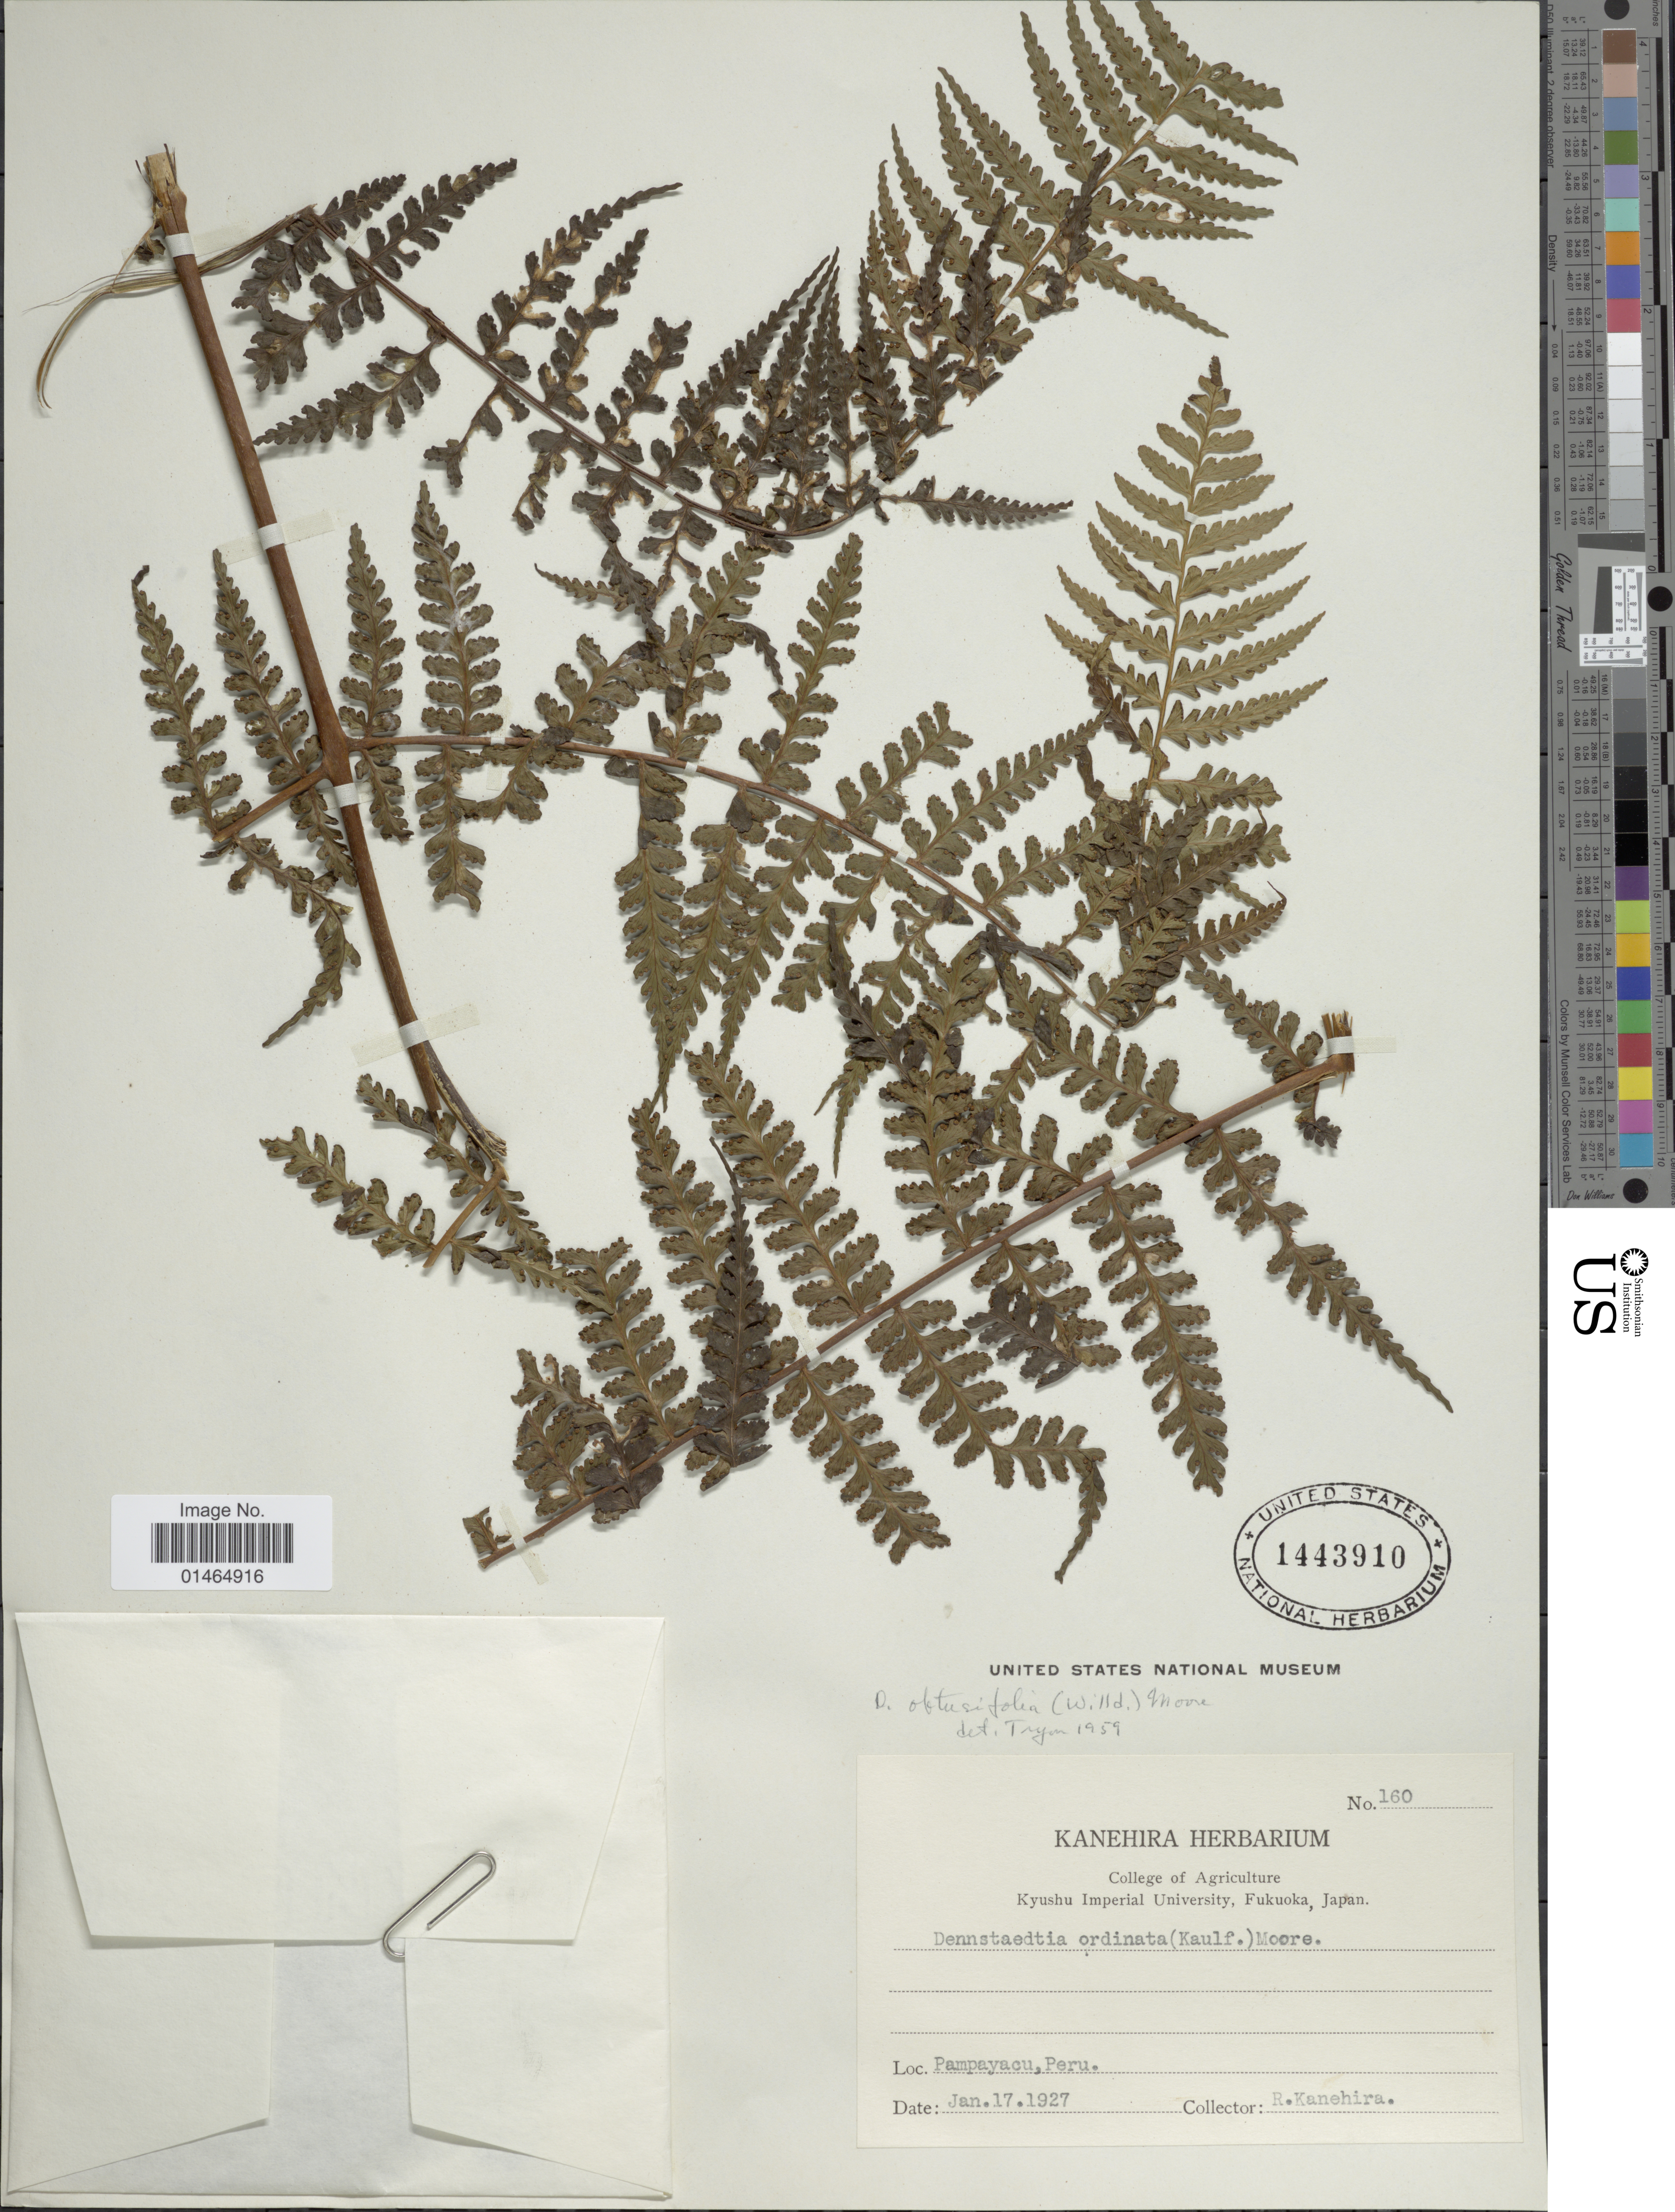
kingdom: Plantae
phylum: Tracheophyta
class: Polypodiopsida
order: Polypodiales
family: Dennstaedtiaceae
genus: Dennstaedtia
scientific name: Dennstaedtia obtusifolia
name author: (Willd.) T. Moore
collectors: R. Kanehira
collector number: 160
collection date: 1927-01-17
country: Peru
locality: Pampayacu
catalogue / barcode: US 1443910